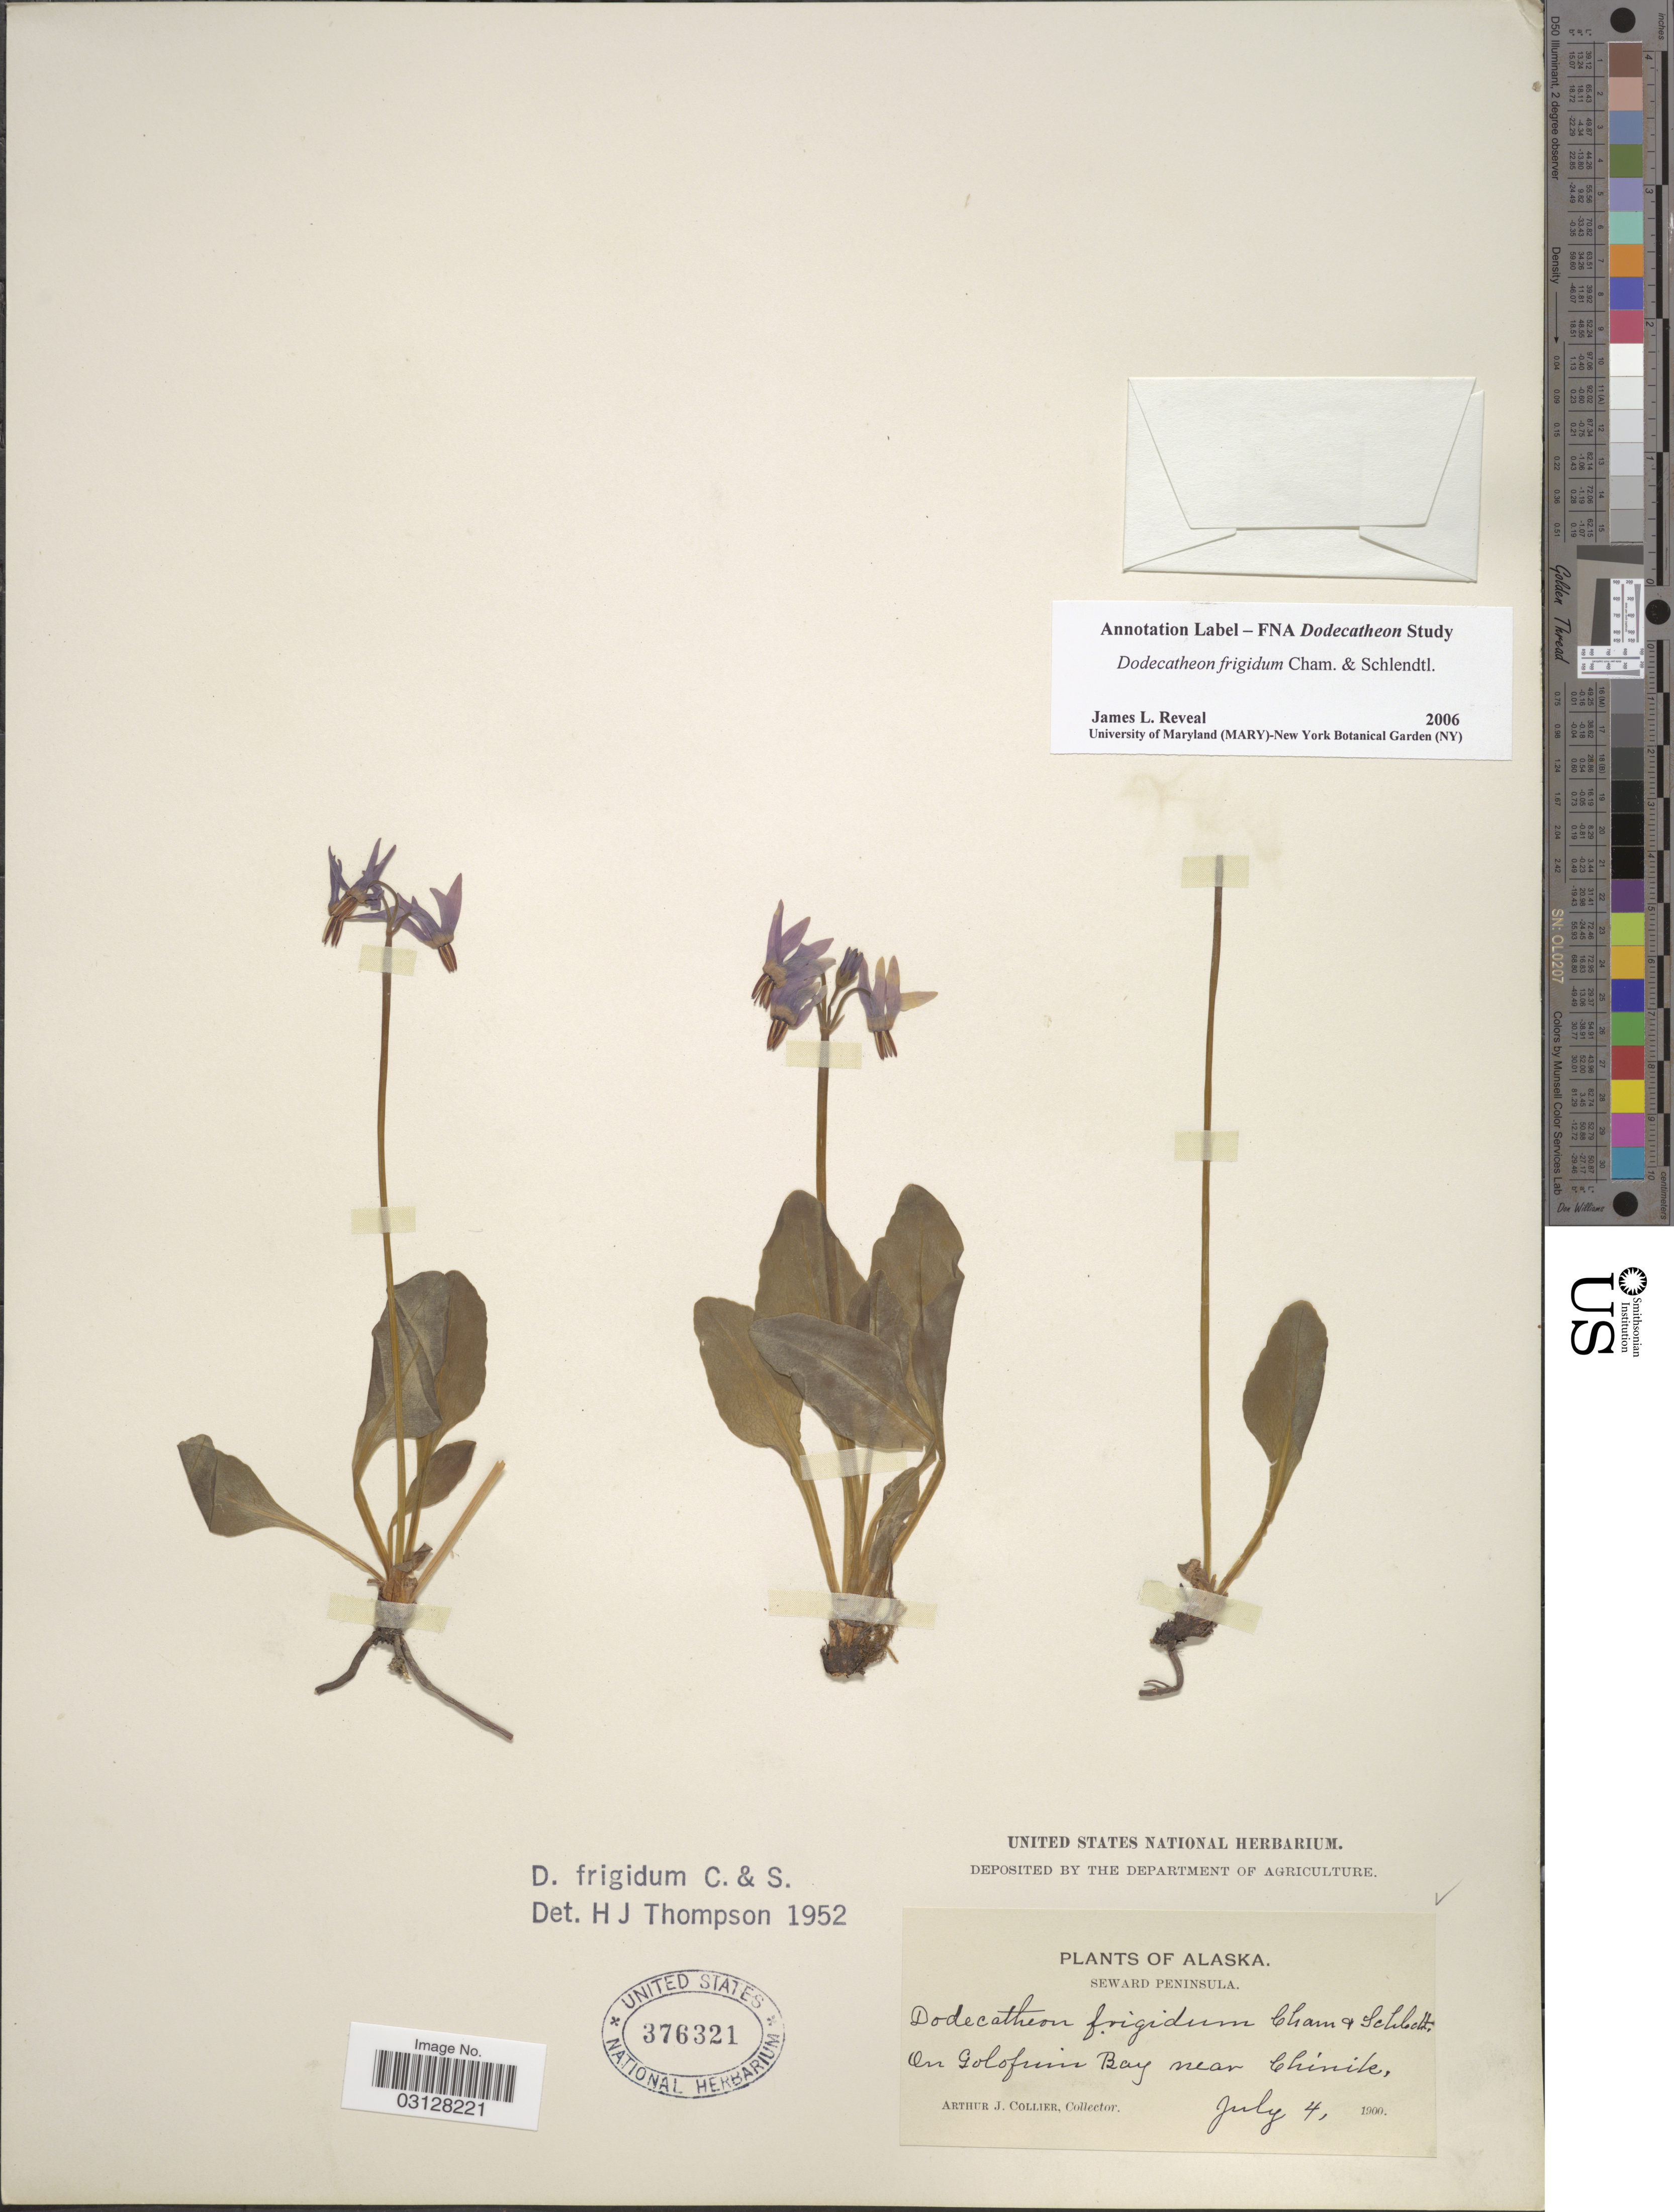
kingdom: Plantae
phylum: Tracheophyta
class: Magnoliopsida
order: Ericales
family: Primulaceae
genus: Dodecatheon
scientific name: Dodecatheon frigidum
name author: Cham. & Schltdl.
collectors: A. Collier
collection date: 1900-07-04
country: United States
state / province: Alaska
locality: Seward Peninsula. On Golofuin Bay near Chinik.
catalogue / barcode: US 376321